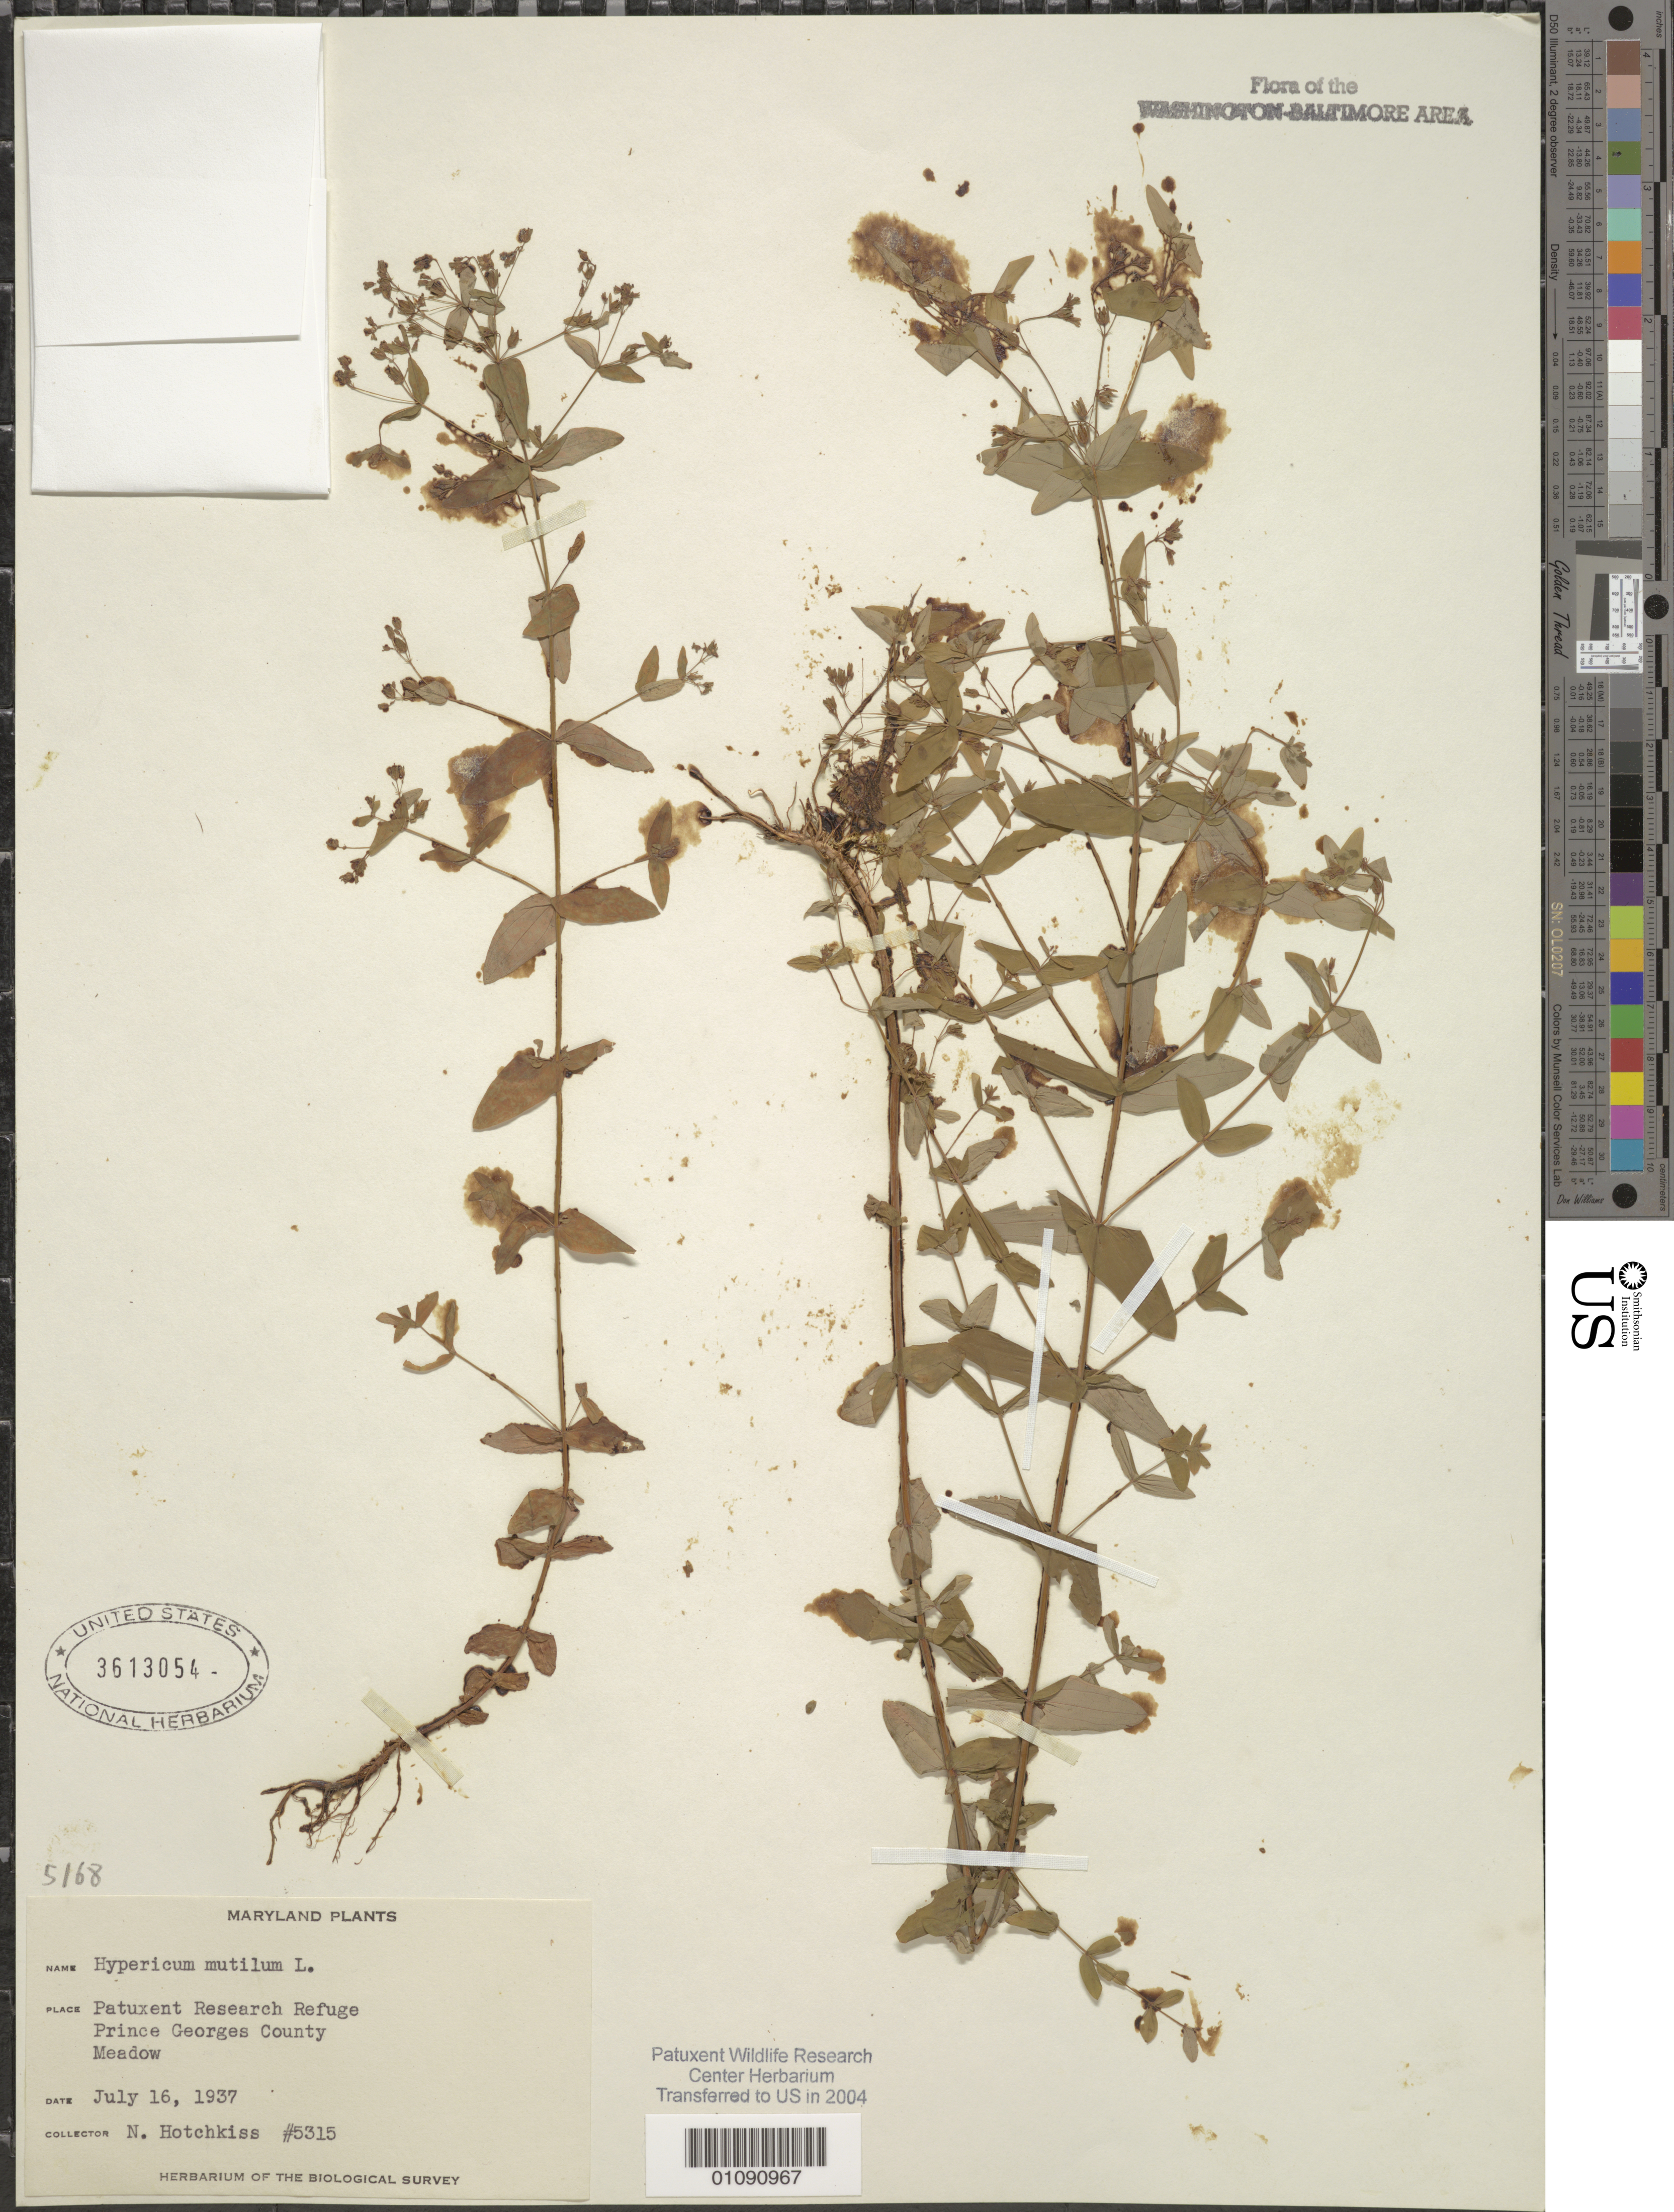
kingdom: Plantae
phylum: Tracheophyta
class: Magnoliopsida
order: Malpighiales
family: Hypericaceae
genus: Hypericum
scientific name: Hypericum mutilum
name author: L.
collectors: N. Hotchkiss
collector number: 5315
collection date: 1937-07-16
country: United States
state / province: Maryland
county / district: Prince George's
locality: Patuxent Wildlife Refuge.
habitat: Meadow.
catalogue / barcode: US 3613054